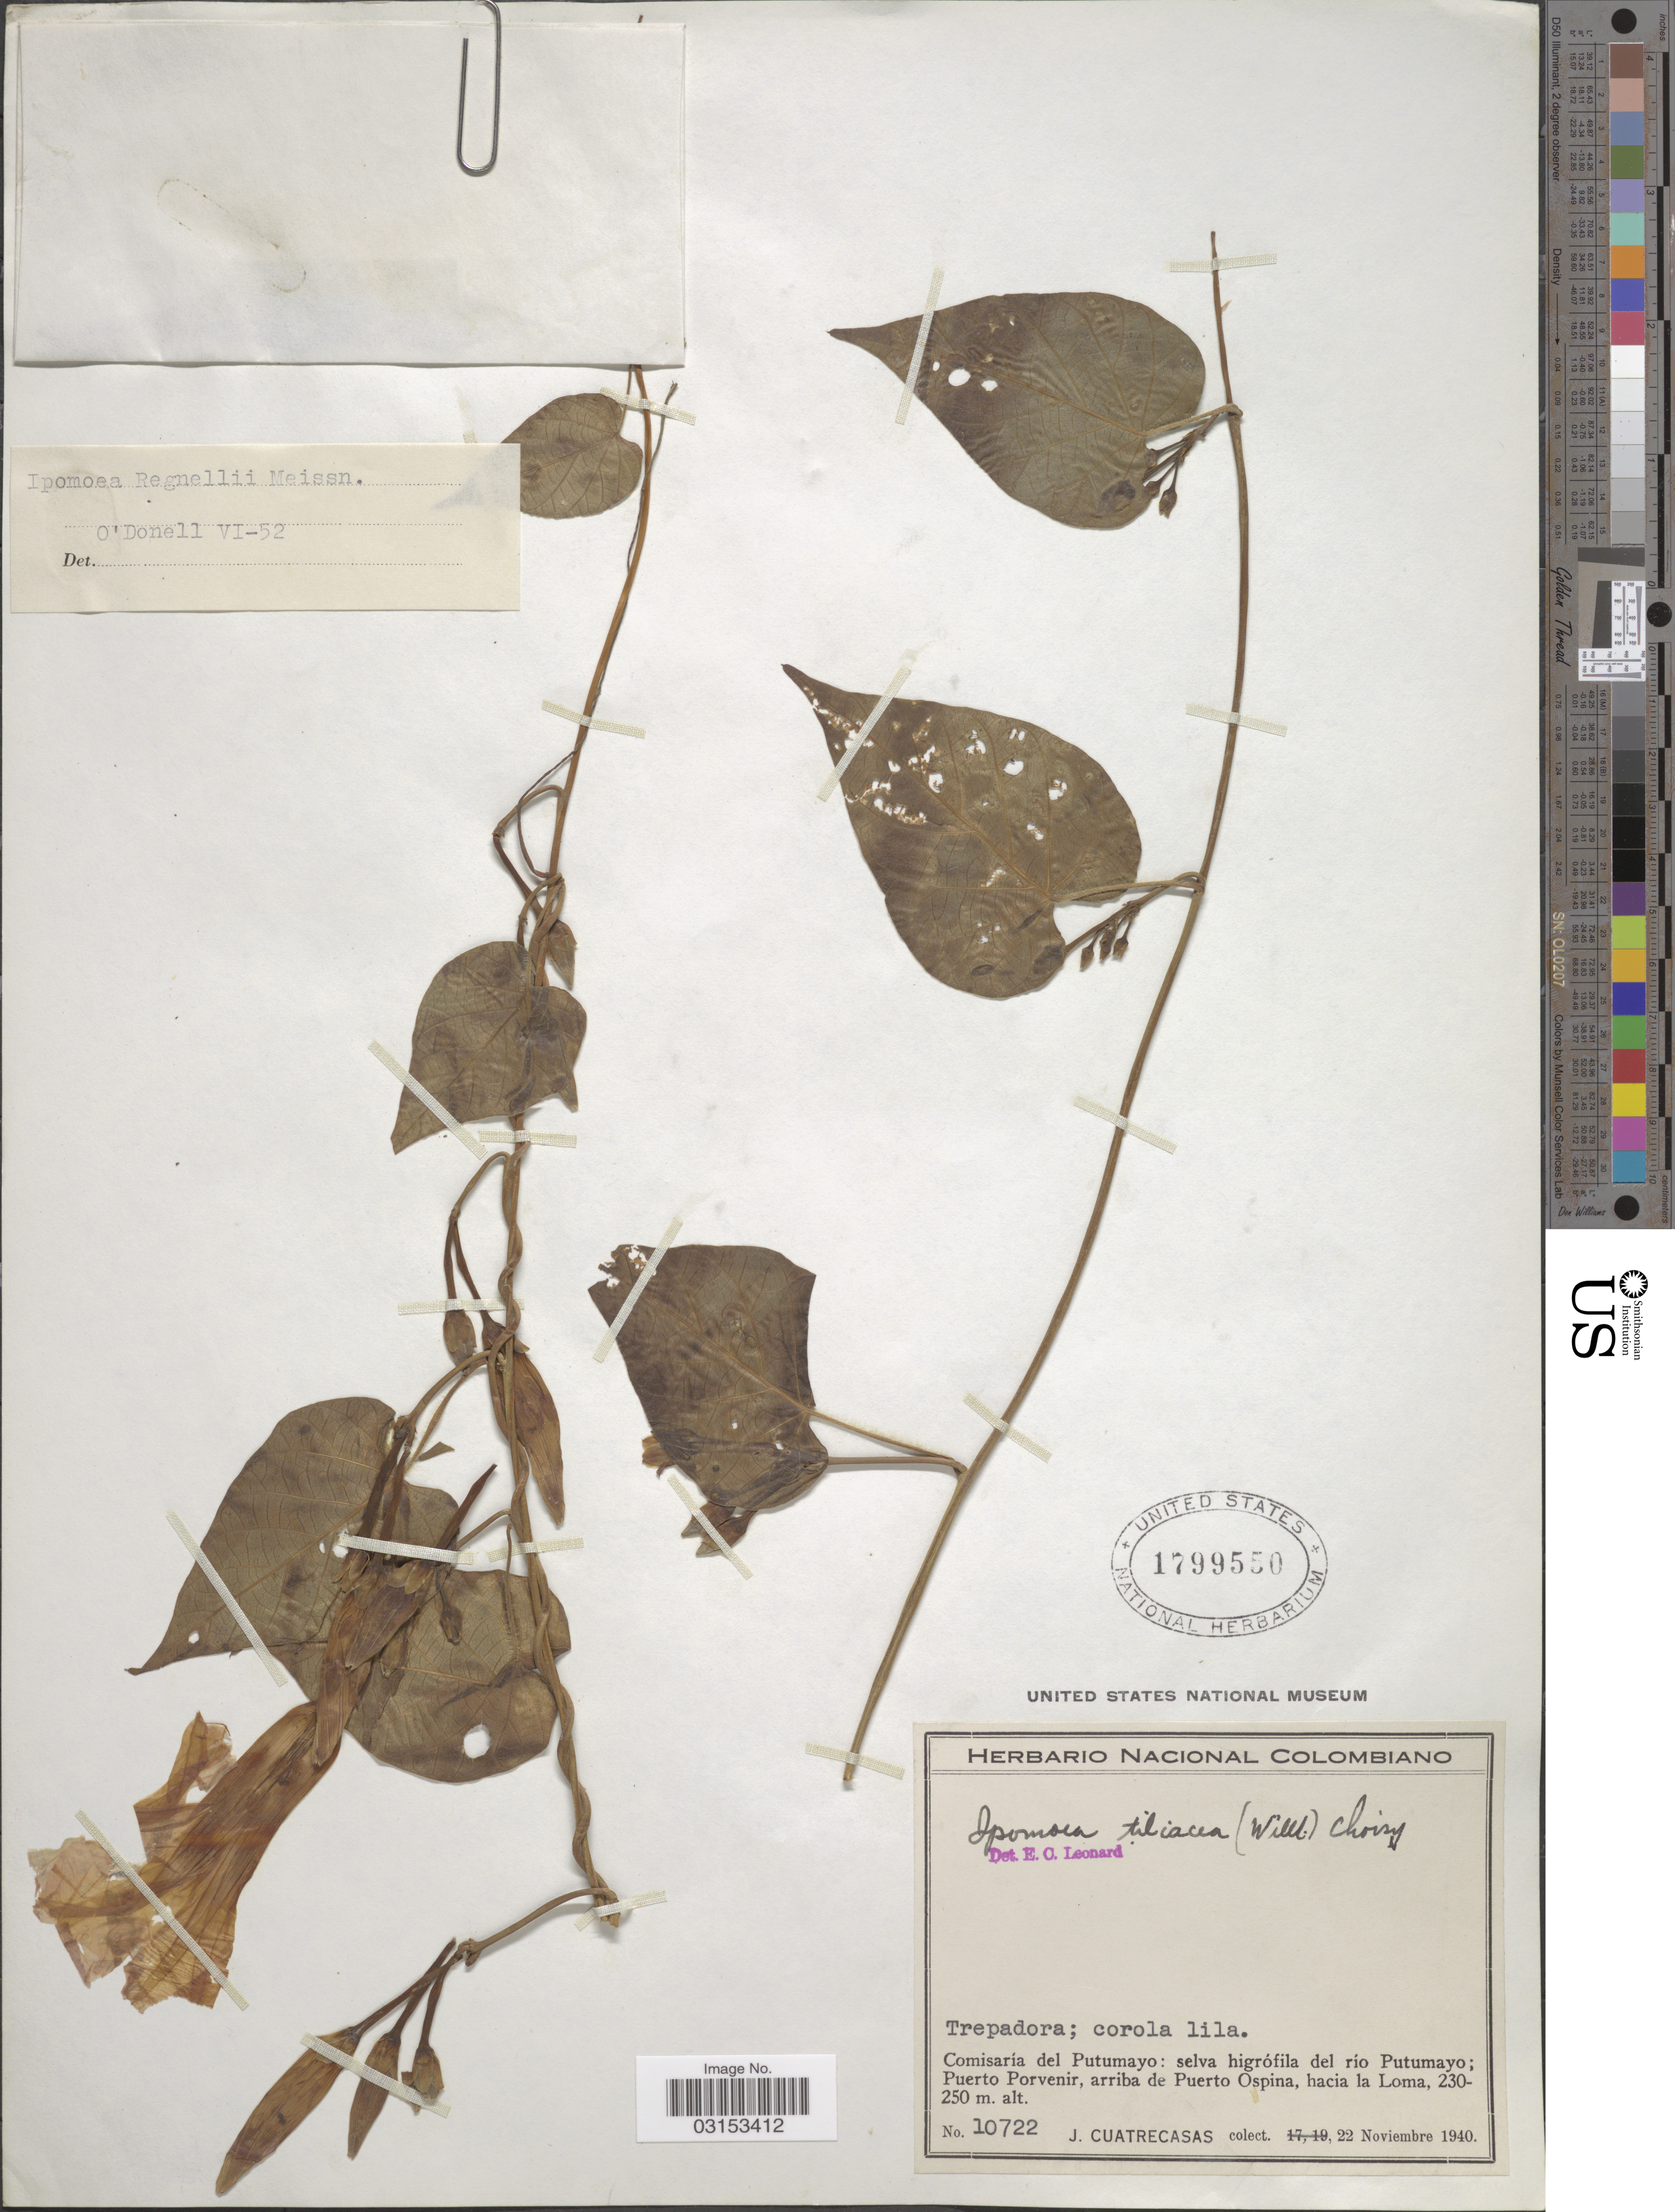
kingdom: Plantae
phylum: Tracheophyta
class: Magnoliopsida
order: Solanales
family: Convolvulaceae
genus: Ipomoea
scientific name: Ipomoea regnellii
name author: Meisn.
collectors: J. Cuatrecasas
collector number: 10722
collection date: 1940-11-22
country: Colombia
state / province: Putumayo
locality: Comisaría del Putumayo: selva higrófila del río Putumayo; Puerto Porvenir, arriba de Puerto Ospina, hacia la Loma.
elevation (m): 230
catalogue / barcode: US 1799550